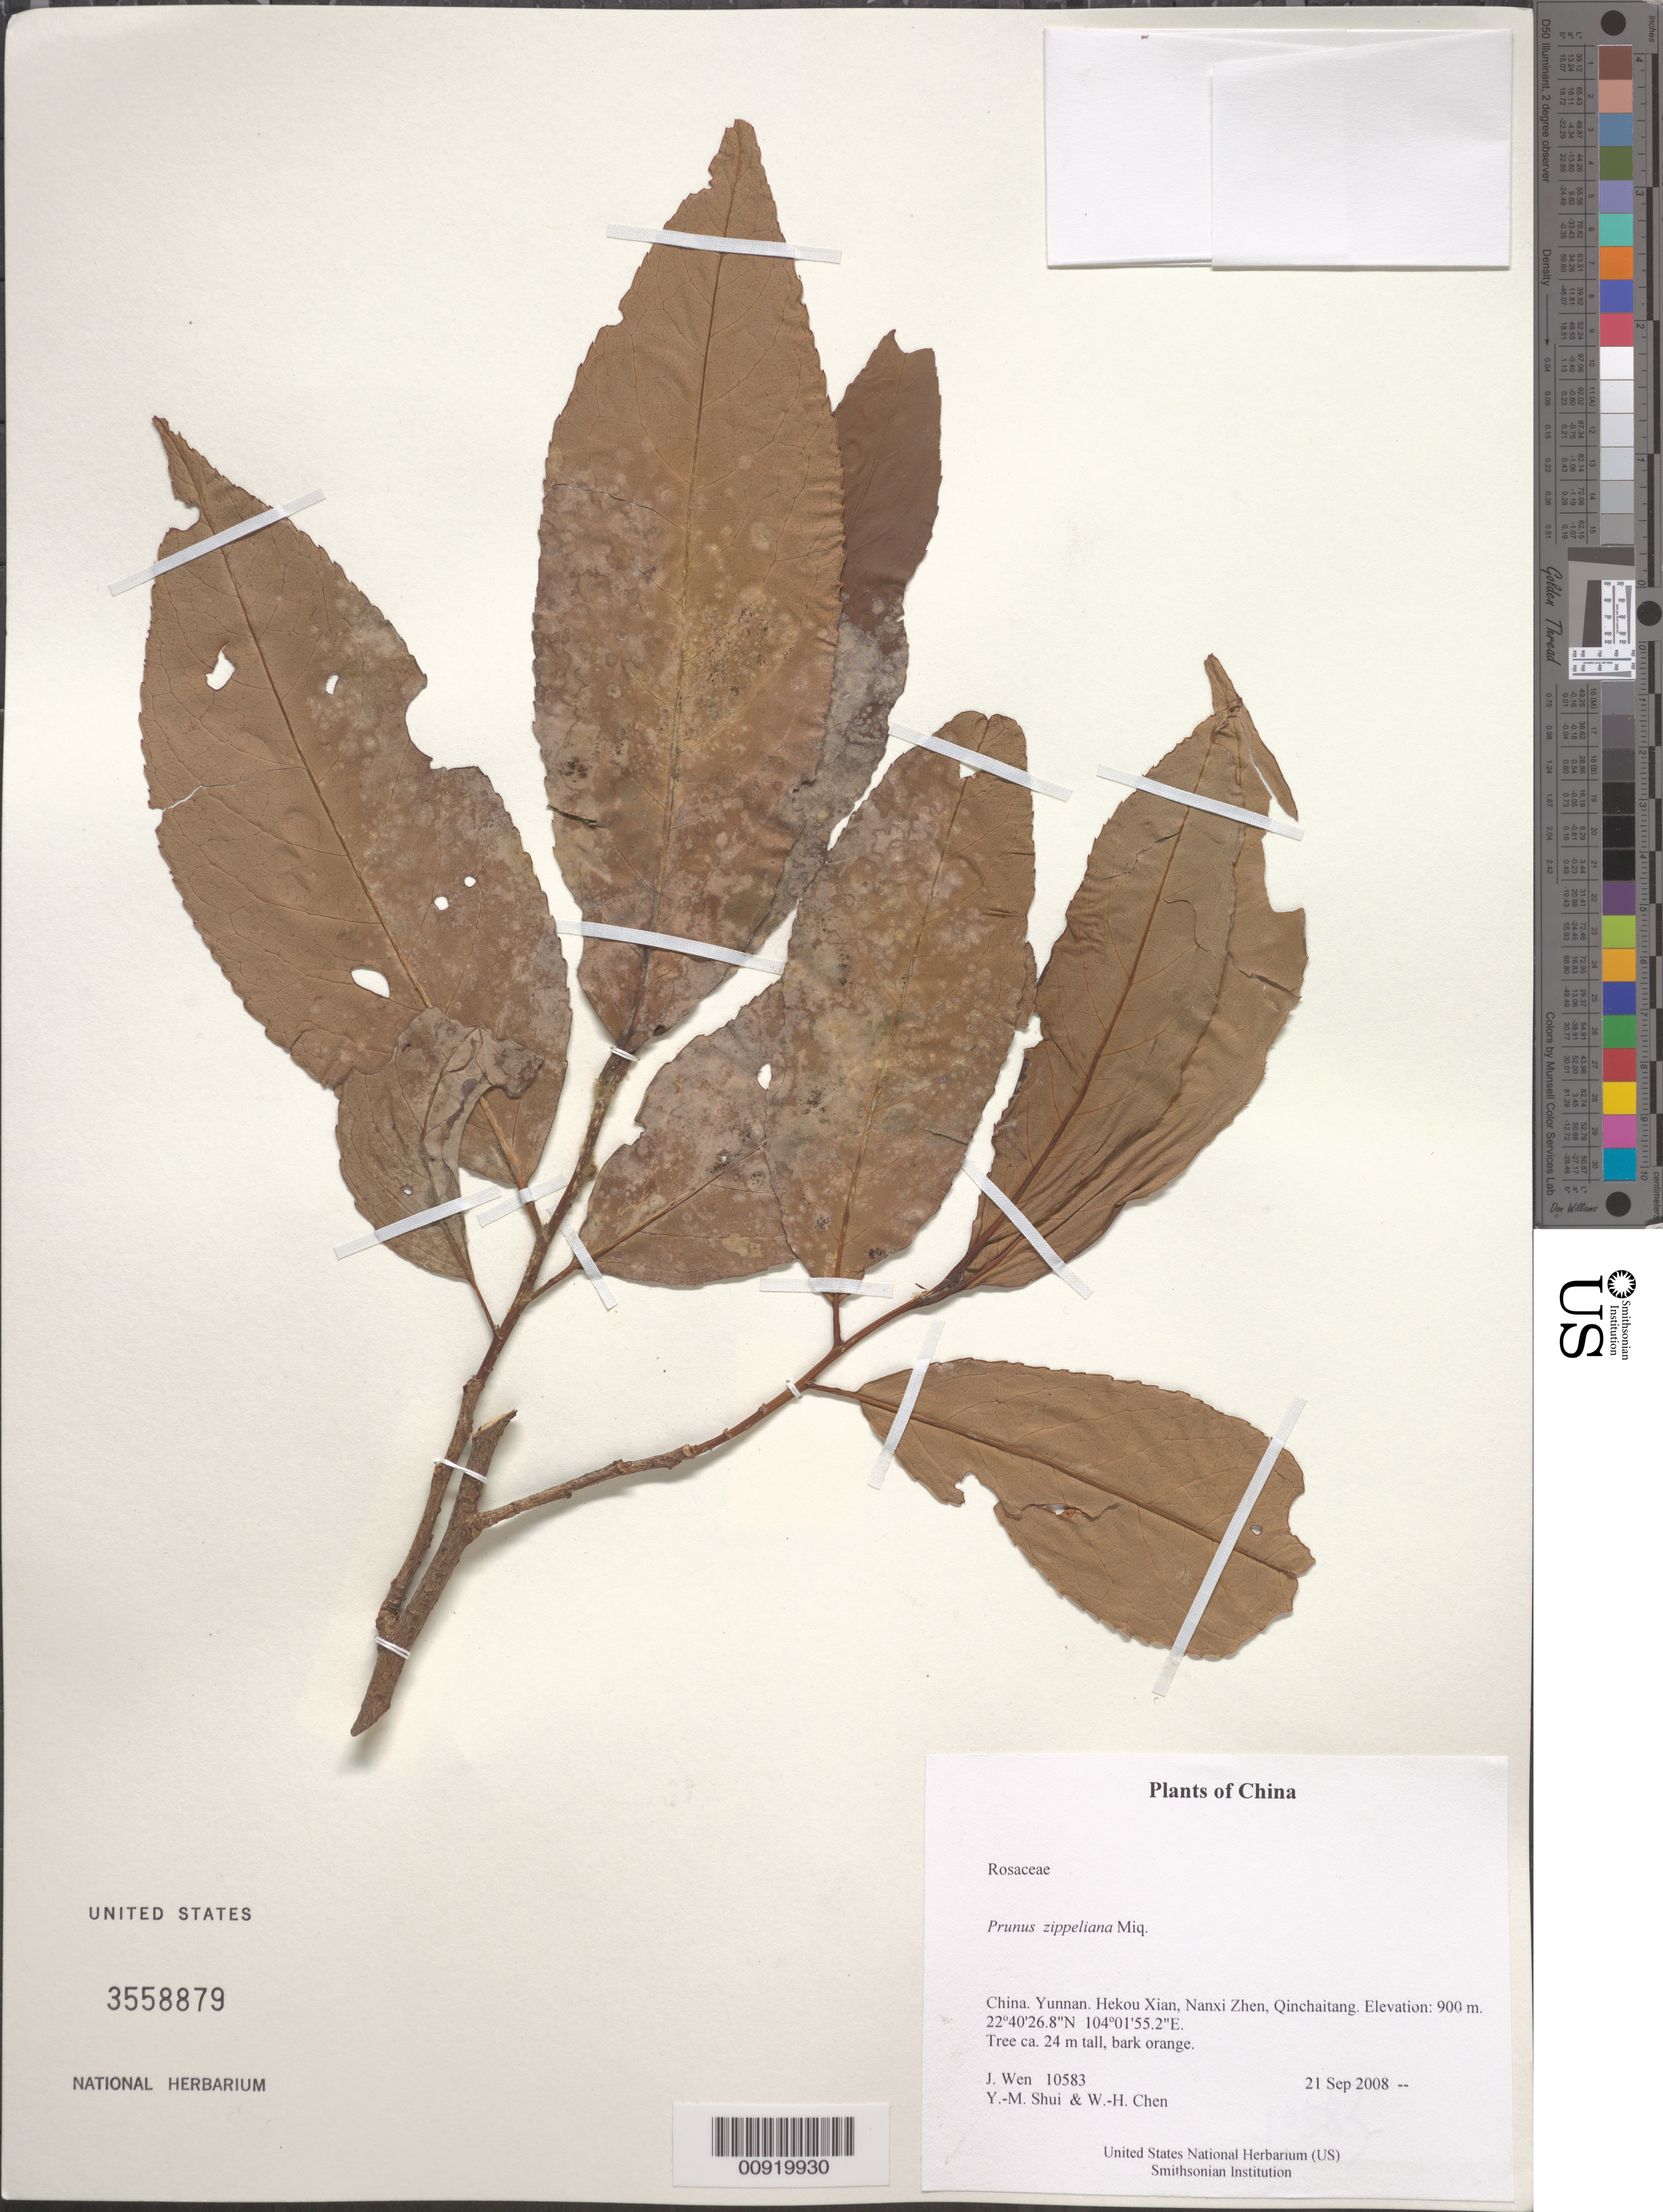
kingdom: Plantae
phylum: Tracheophyta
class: Magnoliopsida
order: Rosales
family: Rosaceae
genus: Prunus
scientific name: Prunus zippeliana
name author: Miq.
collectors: J. Wen, Y. Shui & W. Chen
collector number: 10583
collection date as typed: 21 Sep 2008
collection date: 2008-09-21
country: China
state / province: Yunnan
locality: Hekou Xian, Nanxi Zhen, Qinchaitang.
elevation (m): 900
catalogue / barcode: US 3558879